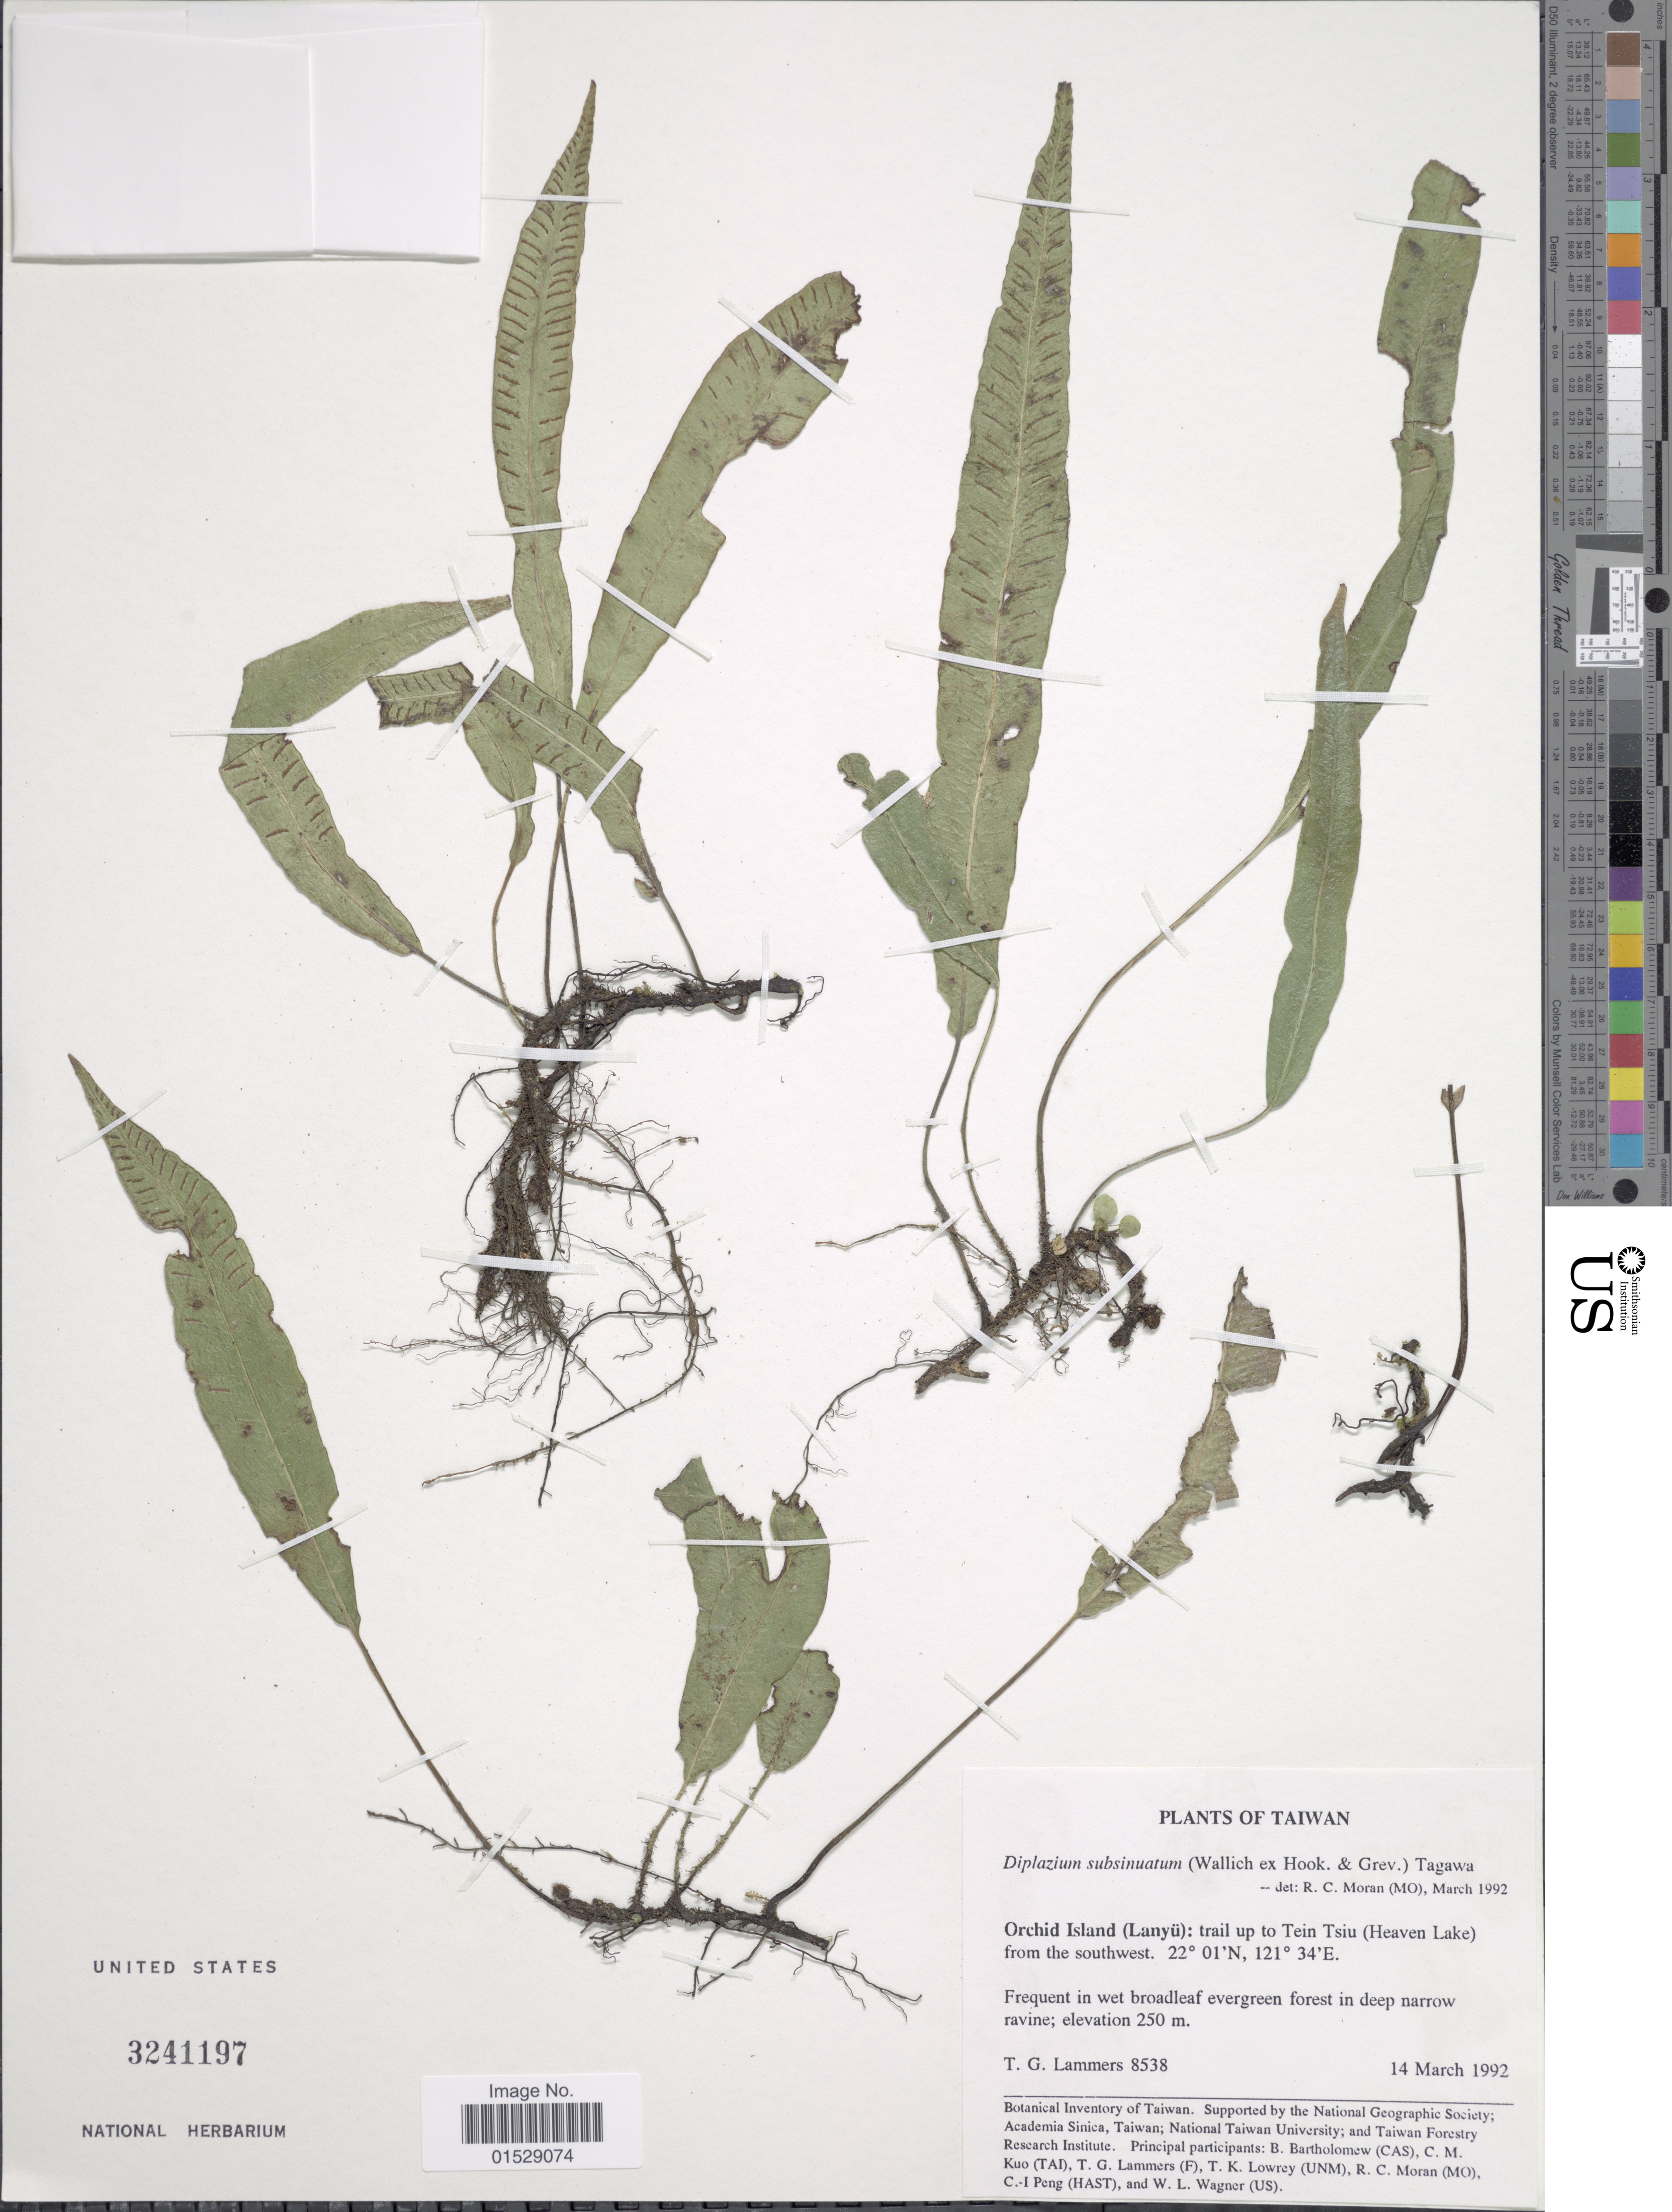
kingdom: Plantae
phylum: Tracheophyta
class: Polypodiopsida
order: Polypodiales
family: Athyriaceae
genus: Deparia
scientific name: Deparia lancea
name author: (Thunb.) Fraser-Jenk.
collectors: T. Lammers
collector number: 8538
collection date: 1992-03-14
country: Taiwan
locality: Orchid Island (Lanyu): trail up to Tein Tsiu (Heaven Lake) from the southwest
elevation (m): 250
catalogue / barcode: US 3241197